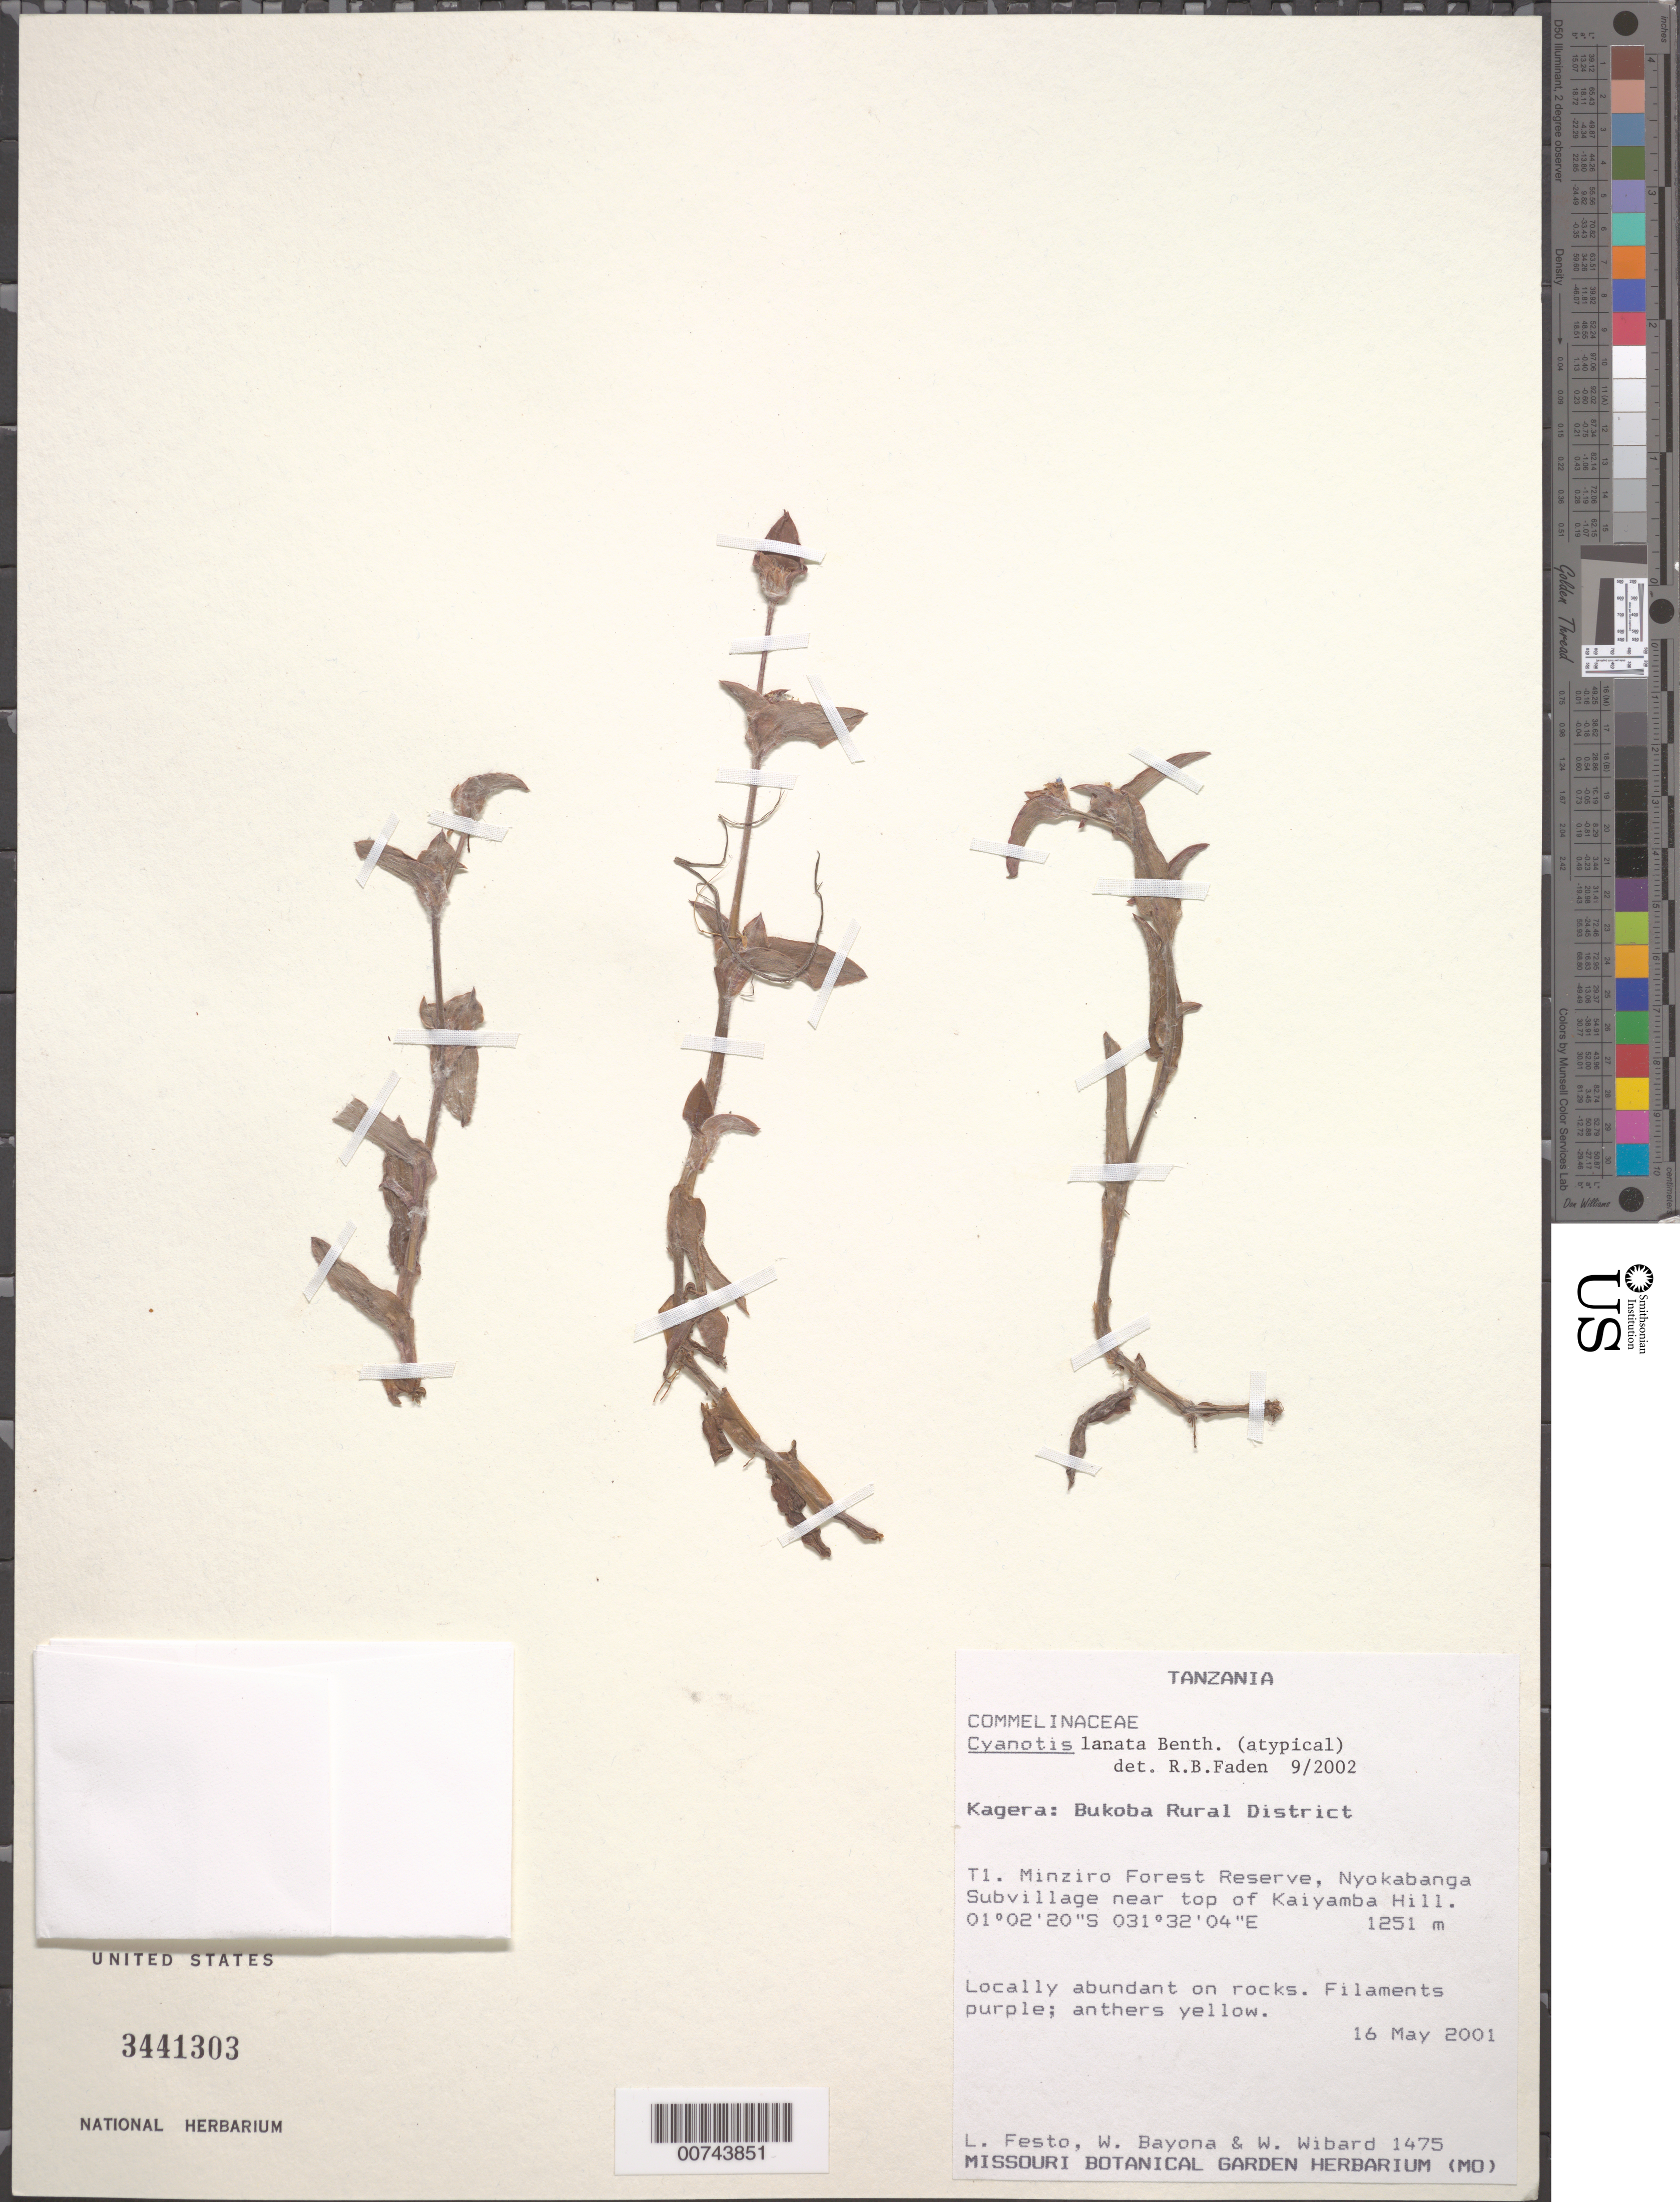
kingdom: Plantae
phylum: Tracheophyta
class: Liliopsida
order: Commelinales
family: Commelinaceae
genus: Cyanotis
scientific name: Cyanotis lanata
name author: Benth.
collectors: L. Festo, W. Bayona & W. Wibard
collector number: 1475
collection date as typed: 16 May 2001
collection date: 2001-05-16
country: Tanzania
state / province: Kagera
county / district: Bukoba Rural Dist.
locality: T1, Minziro Forest Reserve, Nyokabanga Subvillage near top of Kaiyamba Hill.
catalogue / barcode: US 3441303